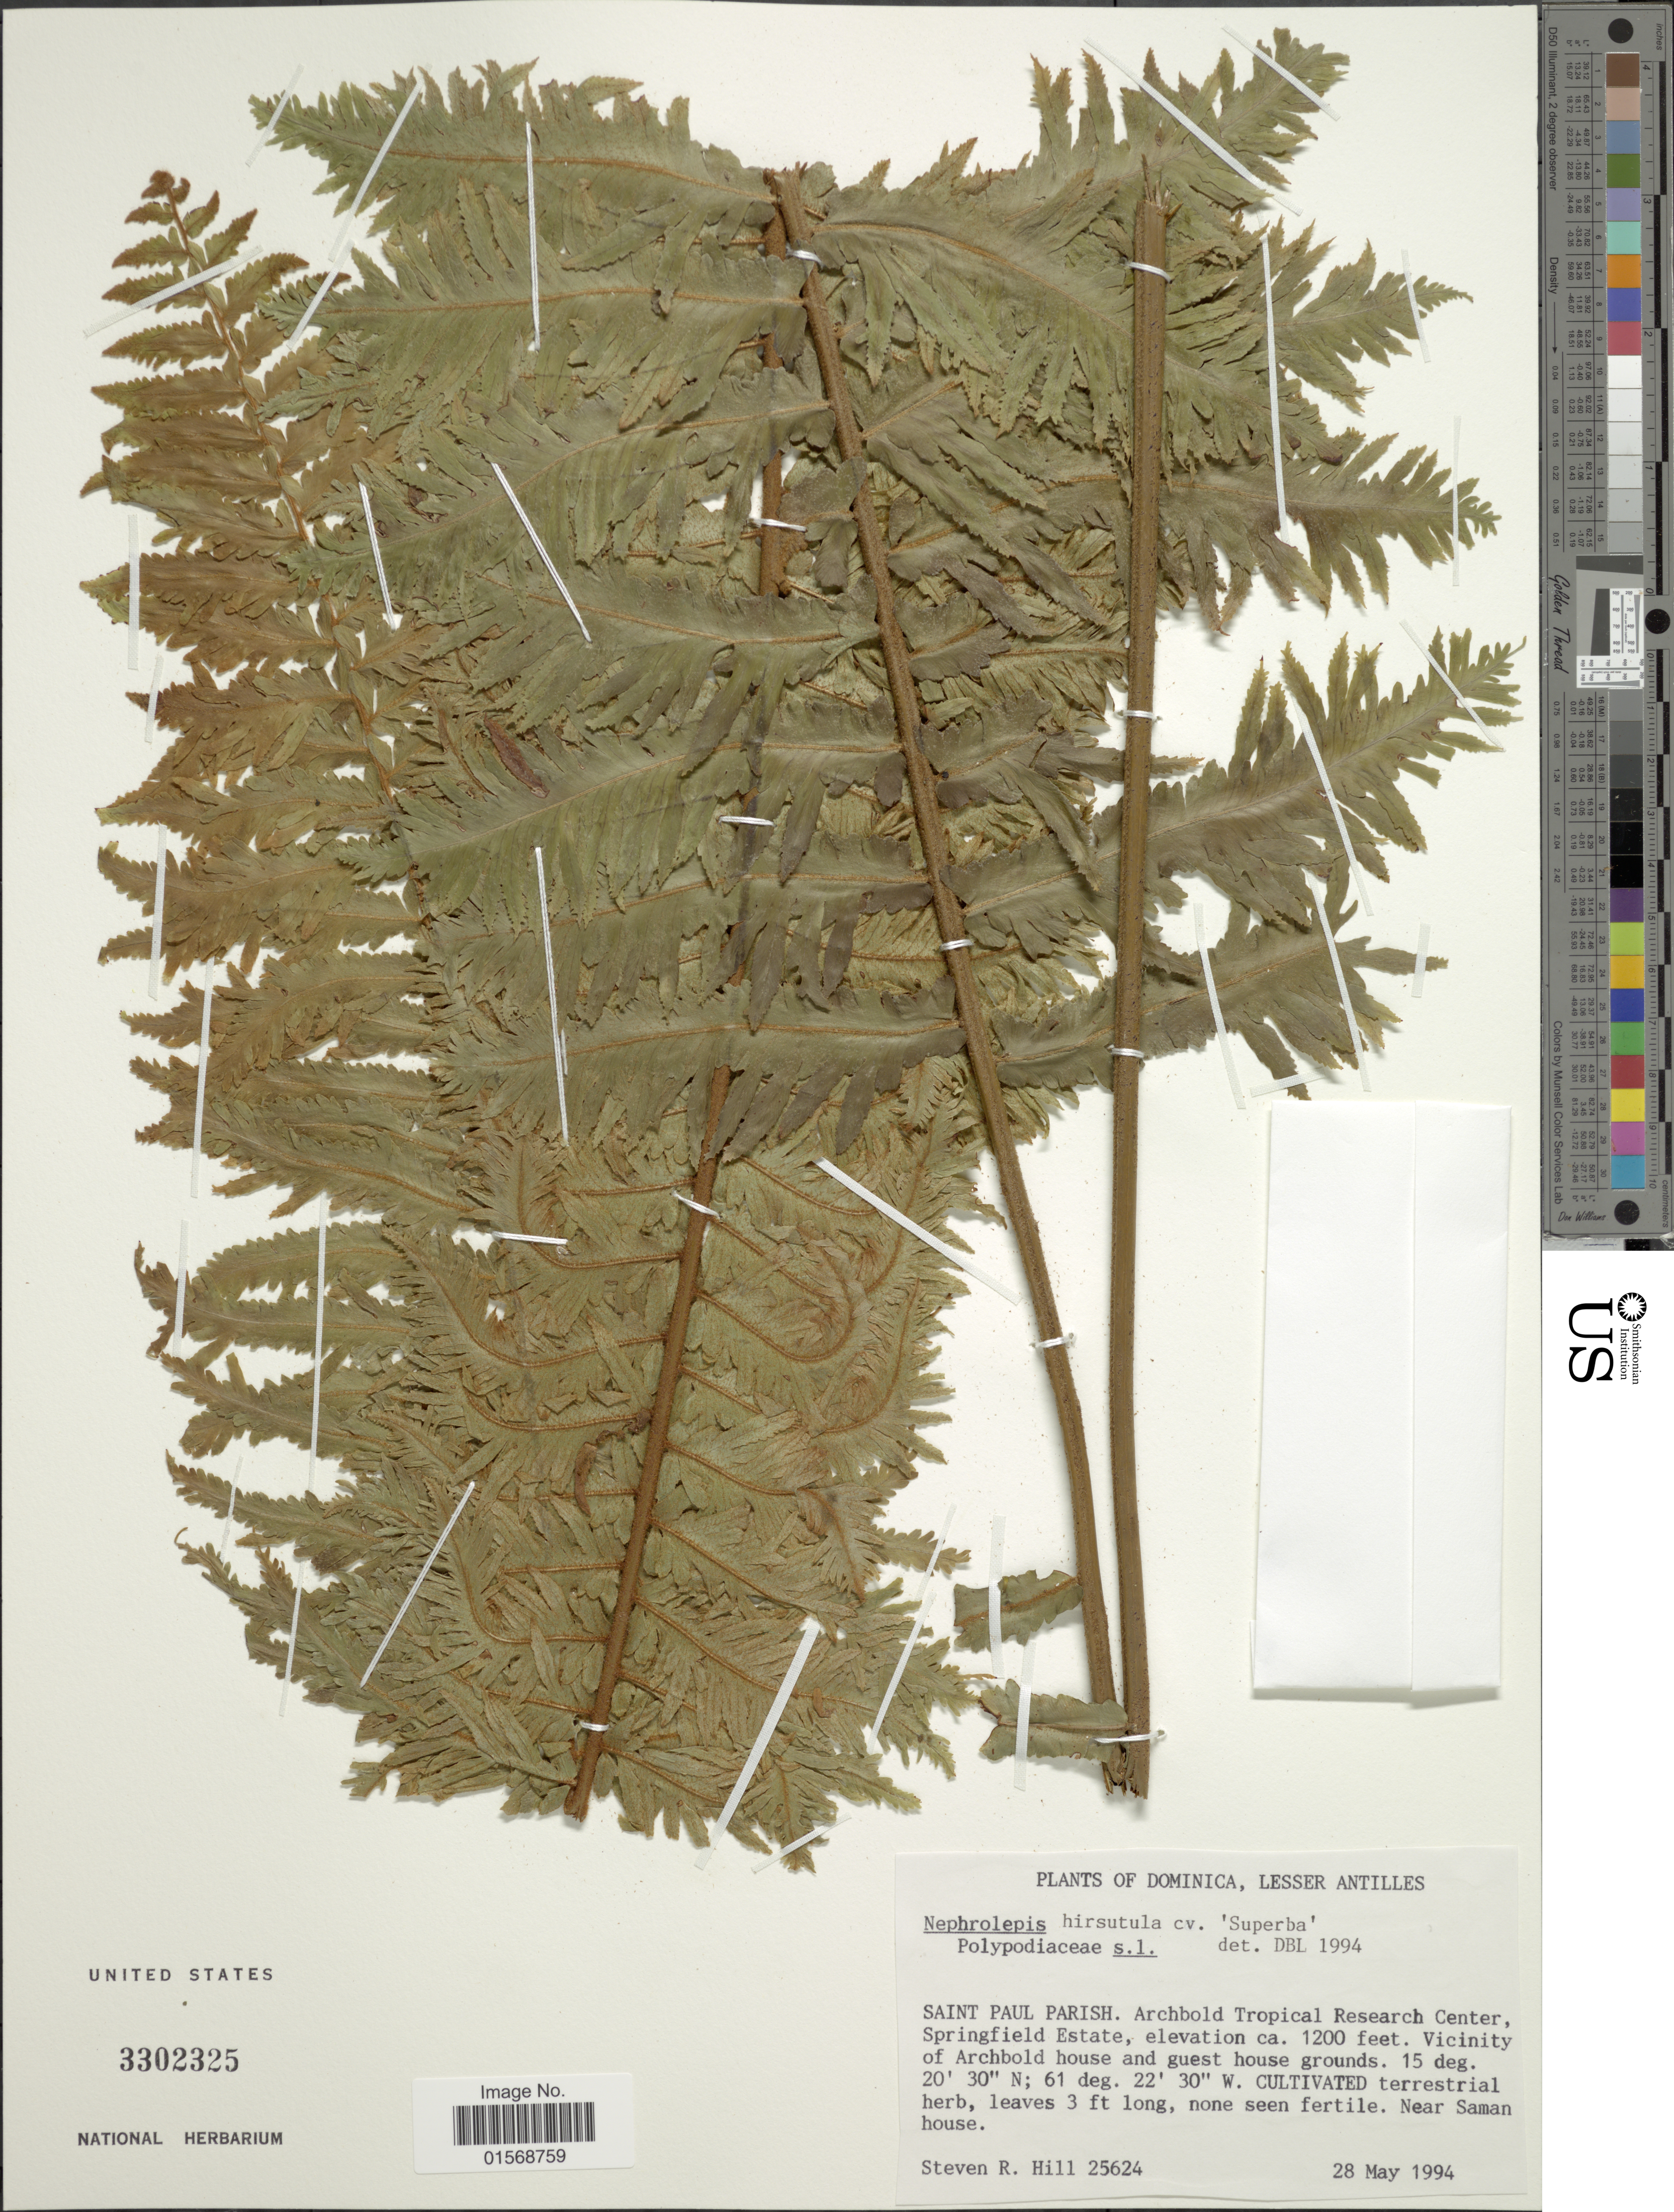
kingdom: Plantae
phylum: Tracheophyta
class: Polypodiopsida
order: Polypodiales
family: Nephrolepidaceae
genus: Nephrolepis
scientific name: Nephrolepis hirsutula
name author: (G. Forst.) C. Presl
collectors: S. Hill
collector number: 25624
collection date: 1994-05-28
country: Dominica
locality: Dominica, Lesser Antilles. Saint Paul Parish. Archbold Tropical Research Center, Springfield Estate, Vicinity of Archbold house and guest house grounds.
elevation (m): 366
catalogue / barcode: US 3302325